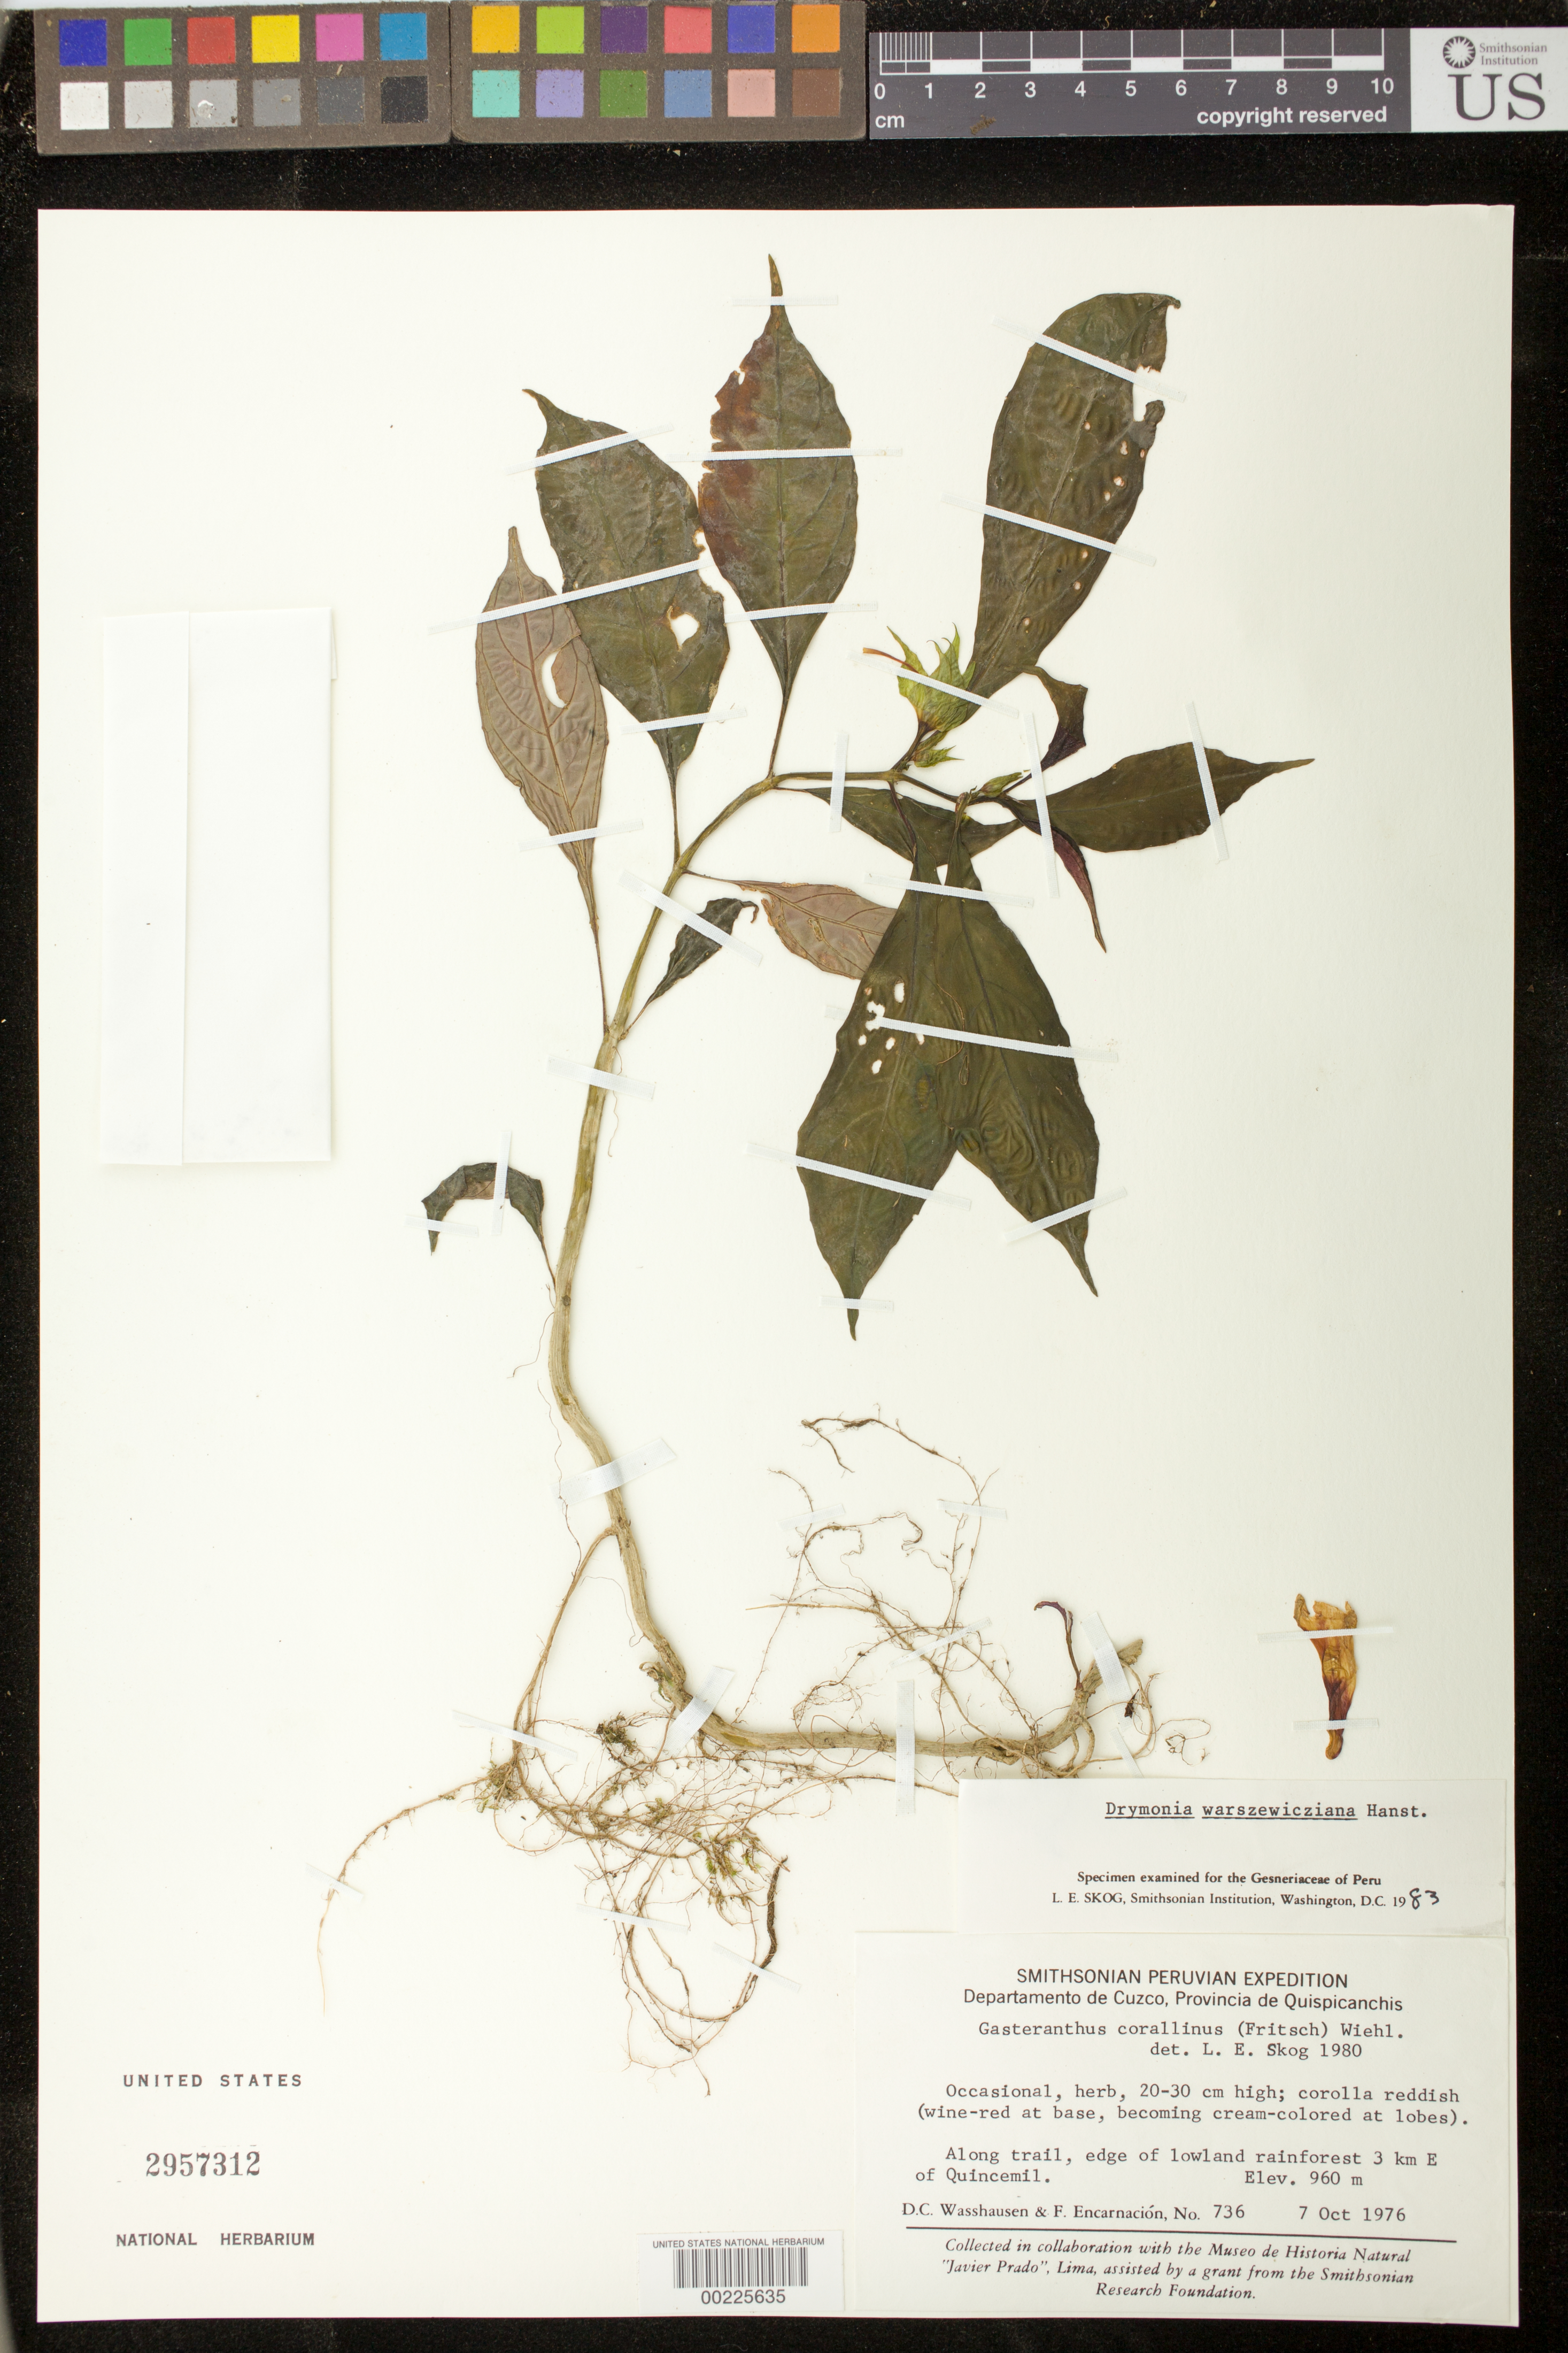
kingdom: Plantae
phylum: Tracheophyta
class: Magnoliopsida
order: Lamiales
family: Gesneriaceae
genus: Drymonia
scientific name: Drymonia warszewicziana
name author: Hanst.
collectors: D. C. Wasshausen & F. Encarnación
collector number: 736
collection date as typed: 07 Oct 1976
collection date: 1976-10-07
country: Peru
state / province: Cusco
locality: Prov. Quispicanchis; 3 km E of Quincemil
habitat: Along trail, edge of lowland rainforest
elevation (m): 960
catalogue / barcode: US 2957312